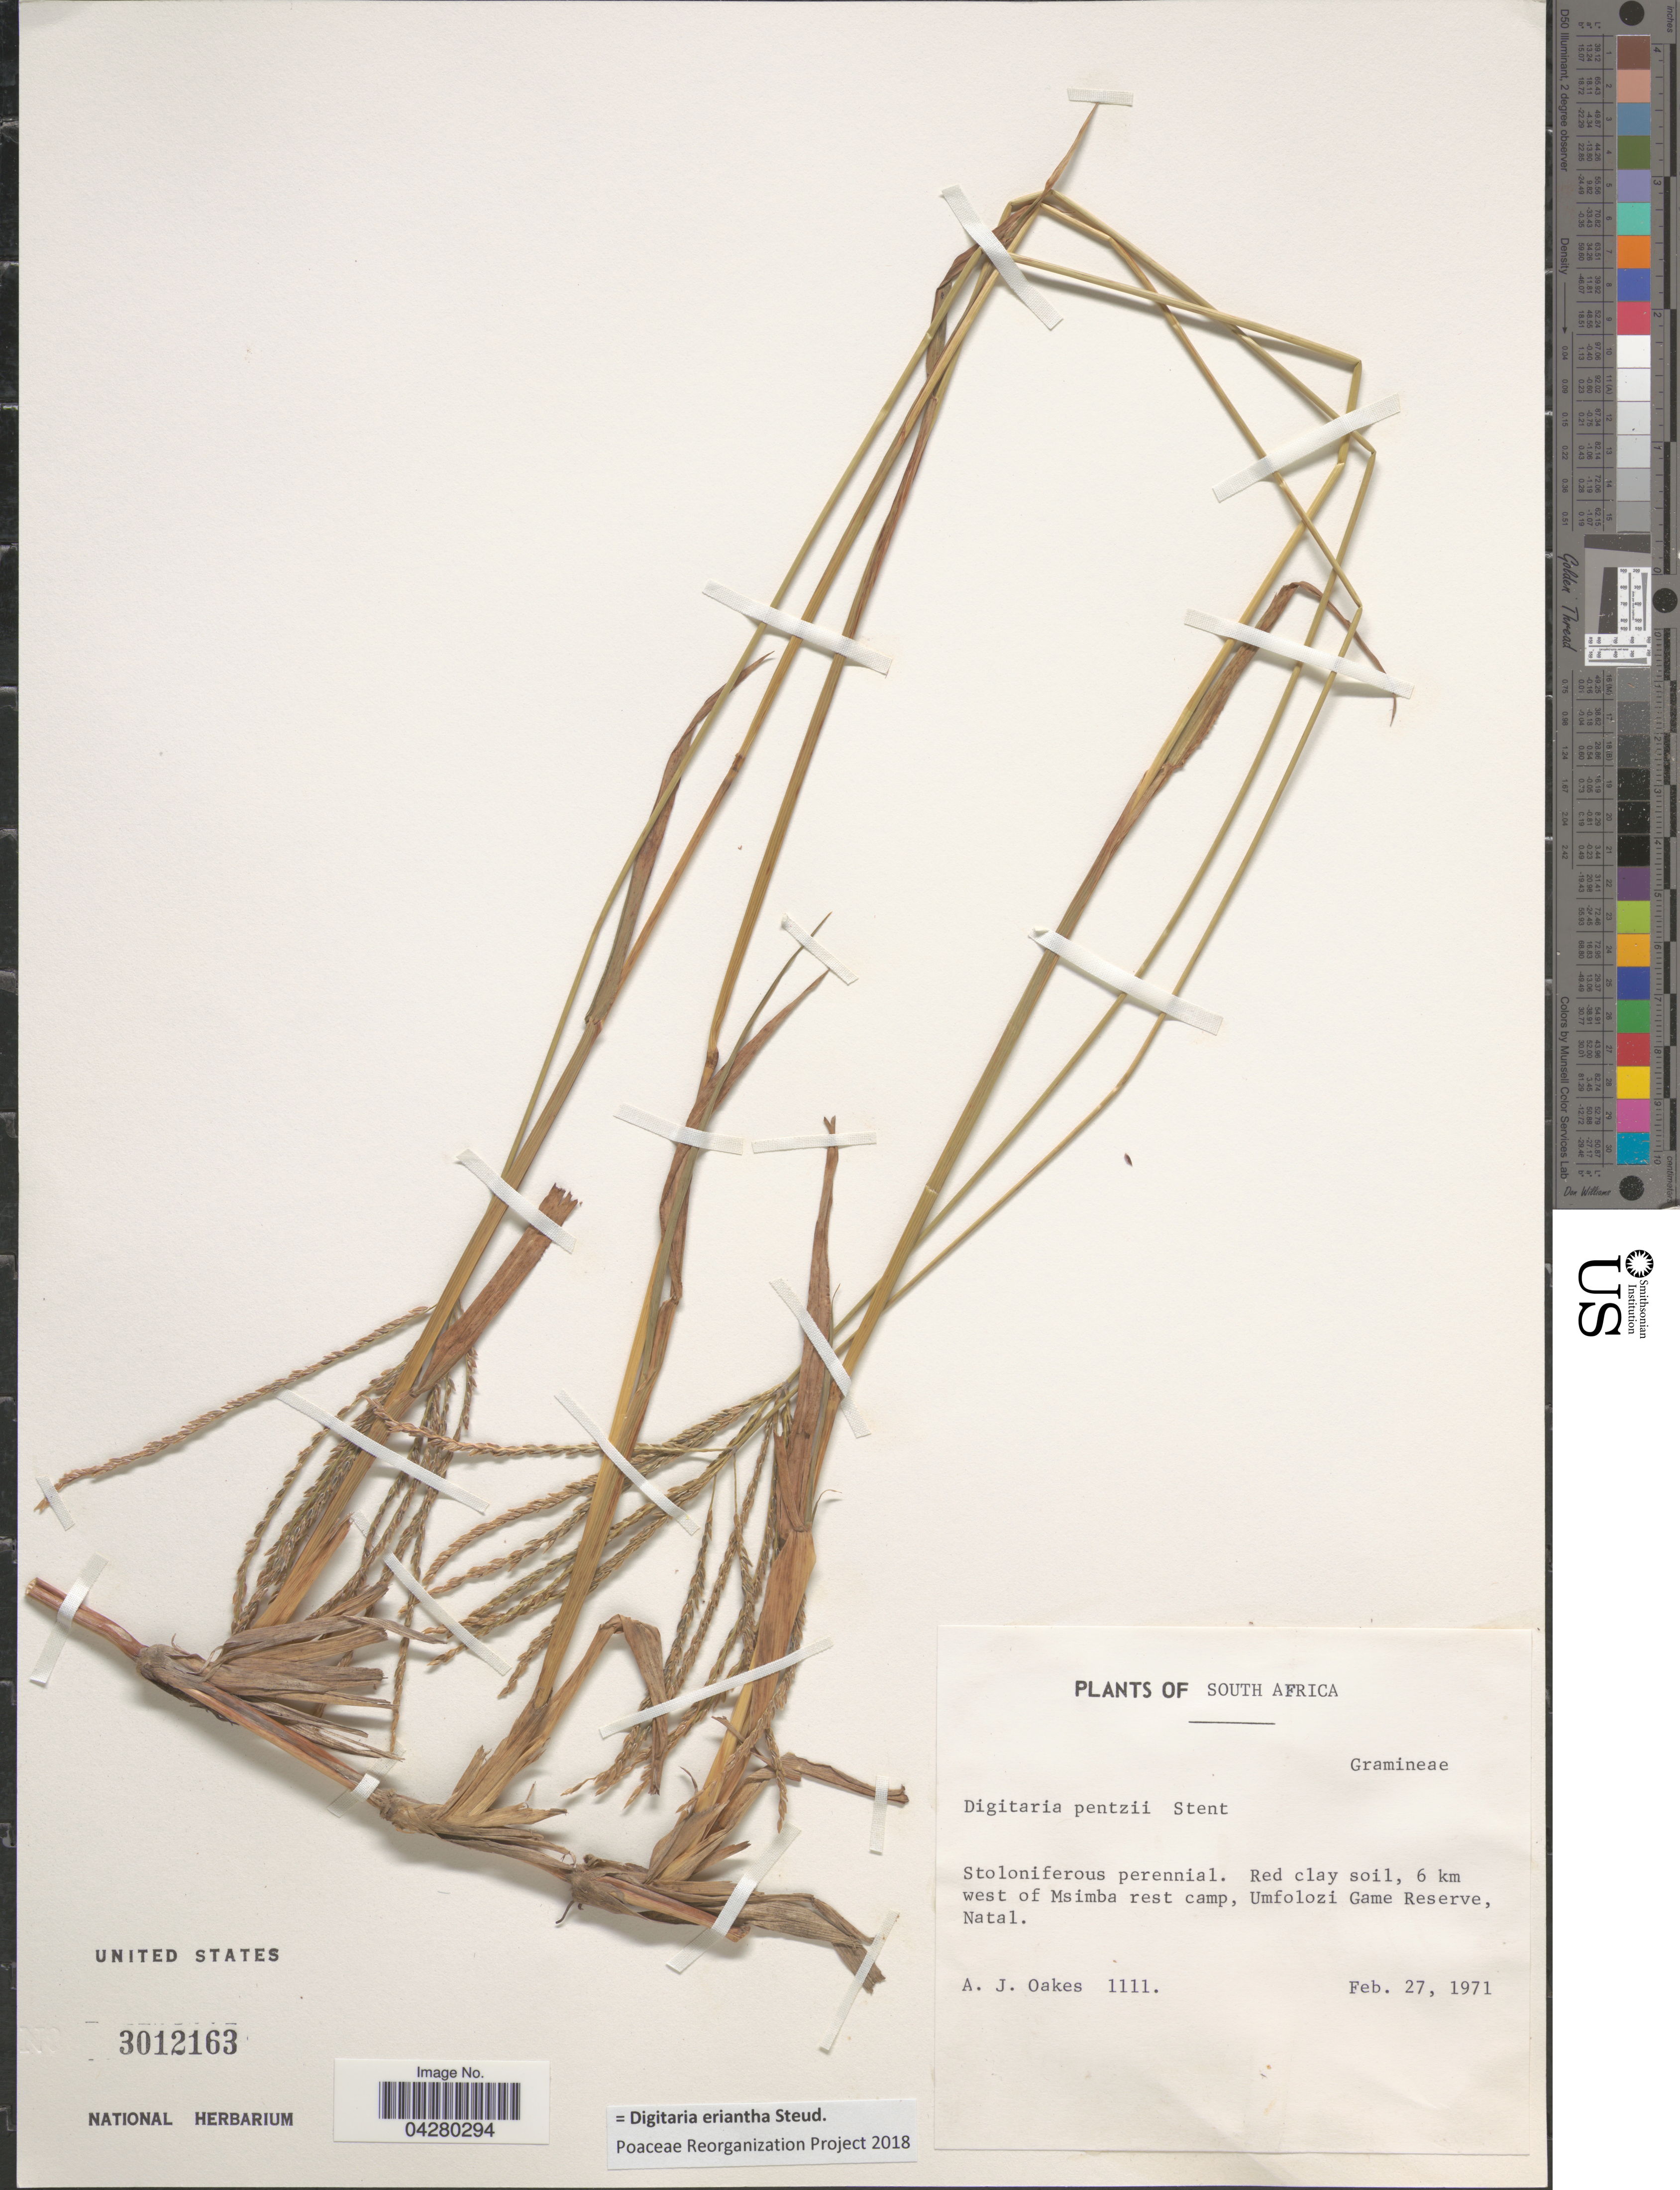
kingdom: Plantae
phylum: Tracheophyta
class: Liliopsida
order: Poales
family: Poaceae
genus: Digitaria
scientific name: Digitaria eriantha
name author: Steud.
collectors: A. Oakes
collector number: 1111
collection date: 1971-02-27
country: South Africa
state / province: KwaZulu-Natal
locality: Red clay soil, 6 km west of Msimba rest camp, Umfolozi Game Reserve, Natal.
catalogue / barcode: US 3012163